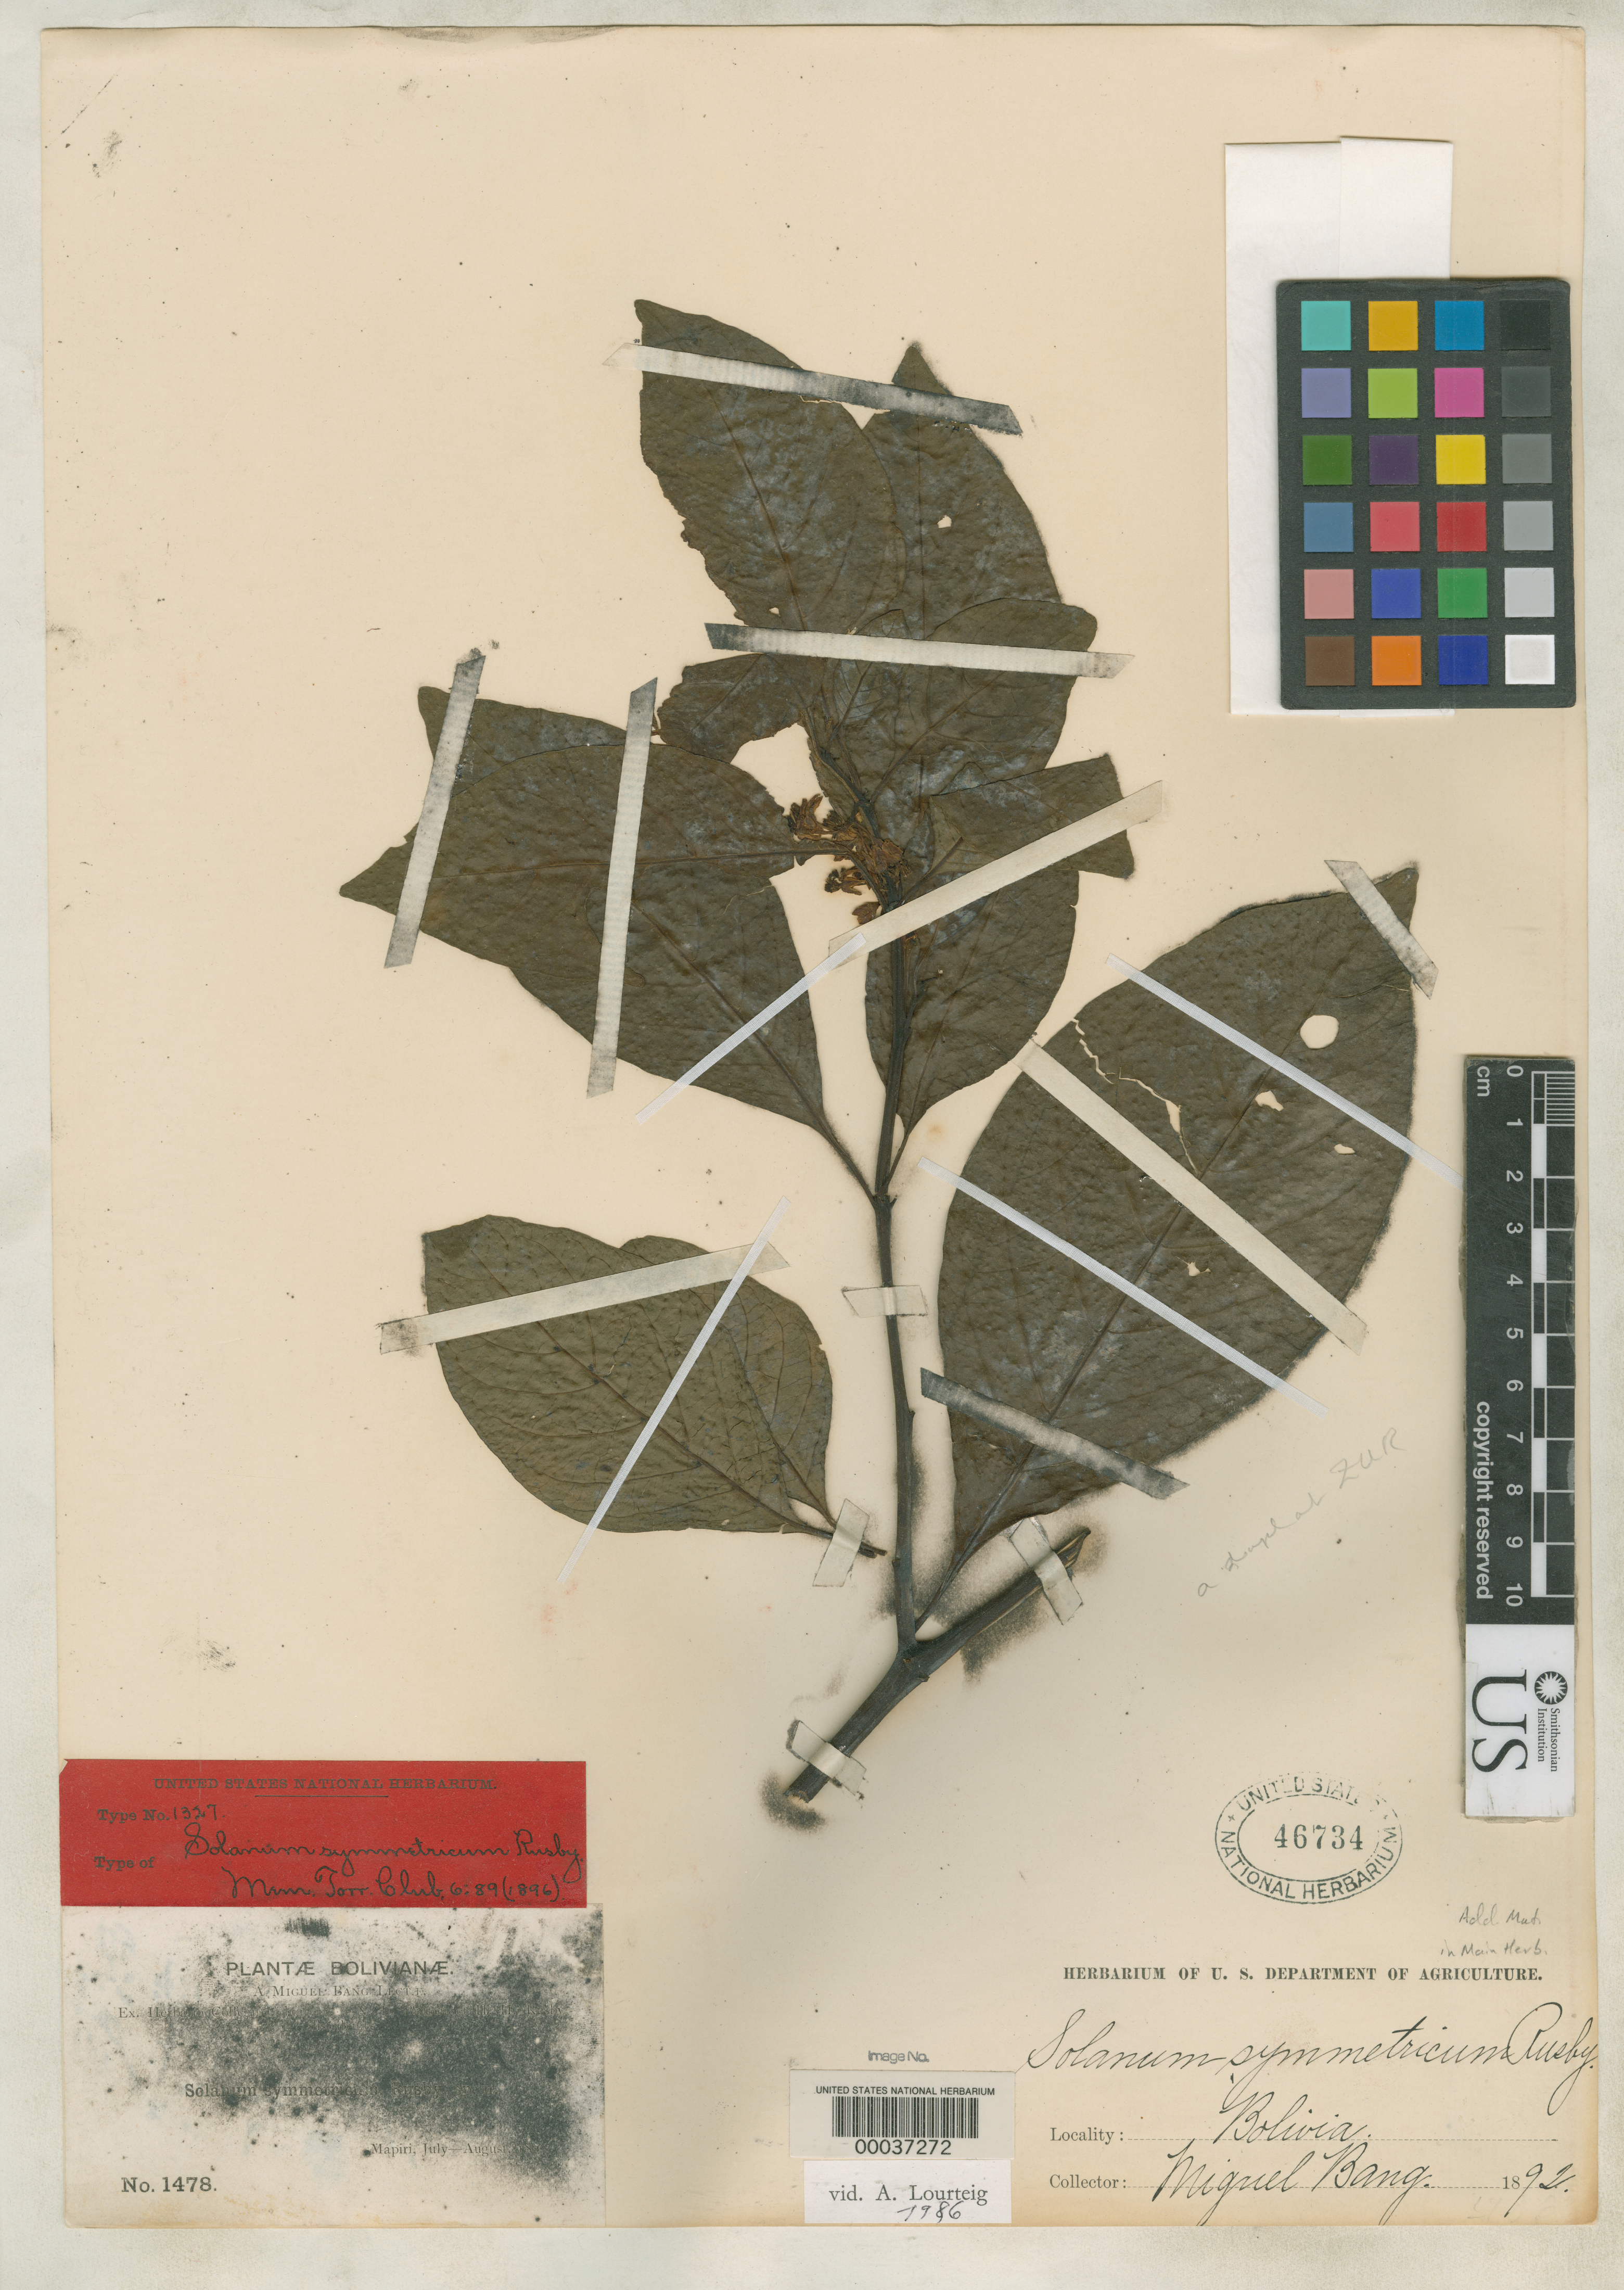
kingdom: Plantae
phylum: Tracheophyta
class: Magnoliopsida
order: Solanales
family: Solanaceae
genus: Solanum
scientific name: Solanum symmetricum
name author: Rusby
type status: Isotype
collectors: M. Bang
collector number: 1478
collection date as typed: Jul 1892 to -- Aug 1892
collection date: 1892-07/1892-08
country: Bolivia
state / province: La Paz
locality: Mapiri.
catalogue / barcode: US 46734